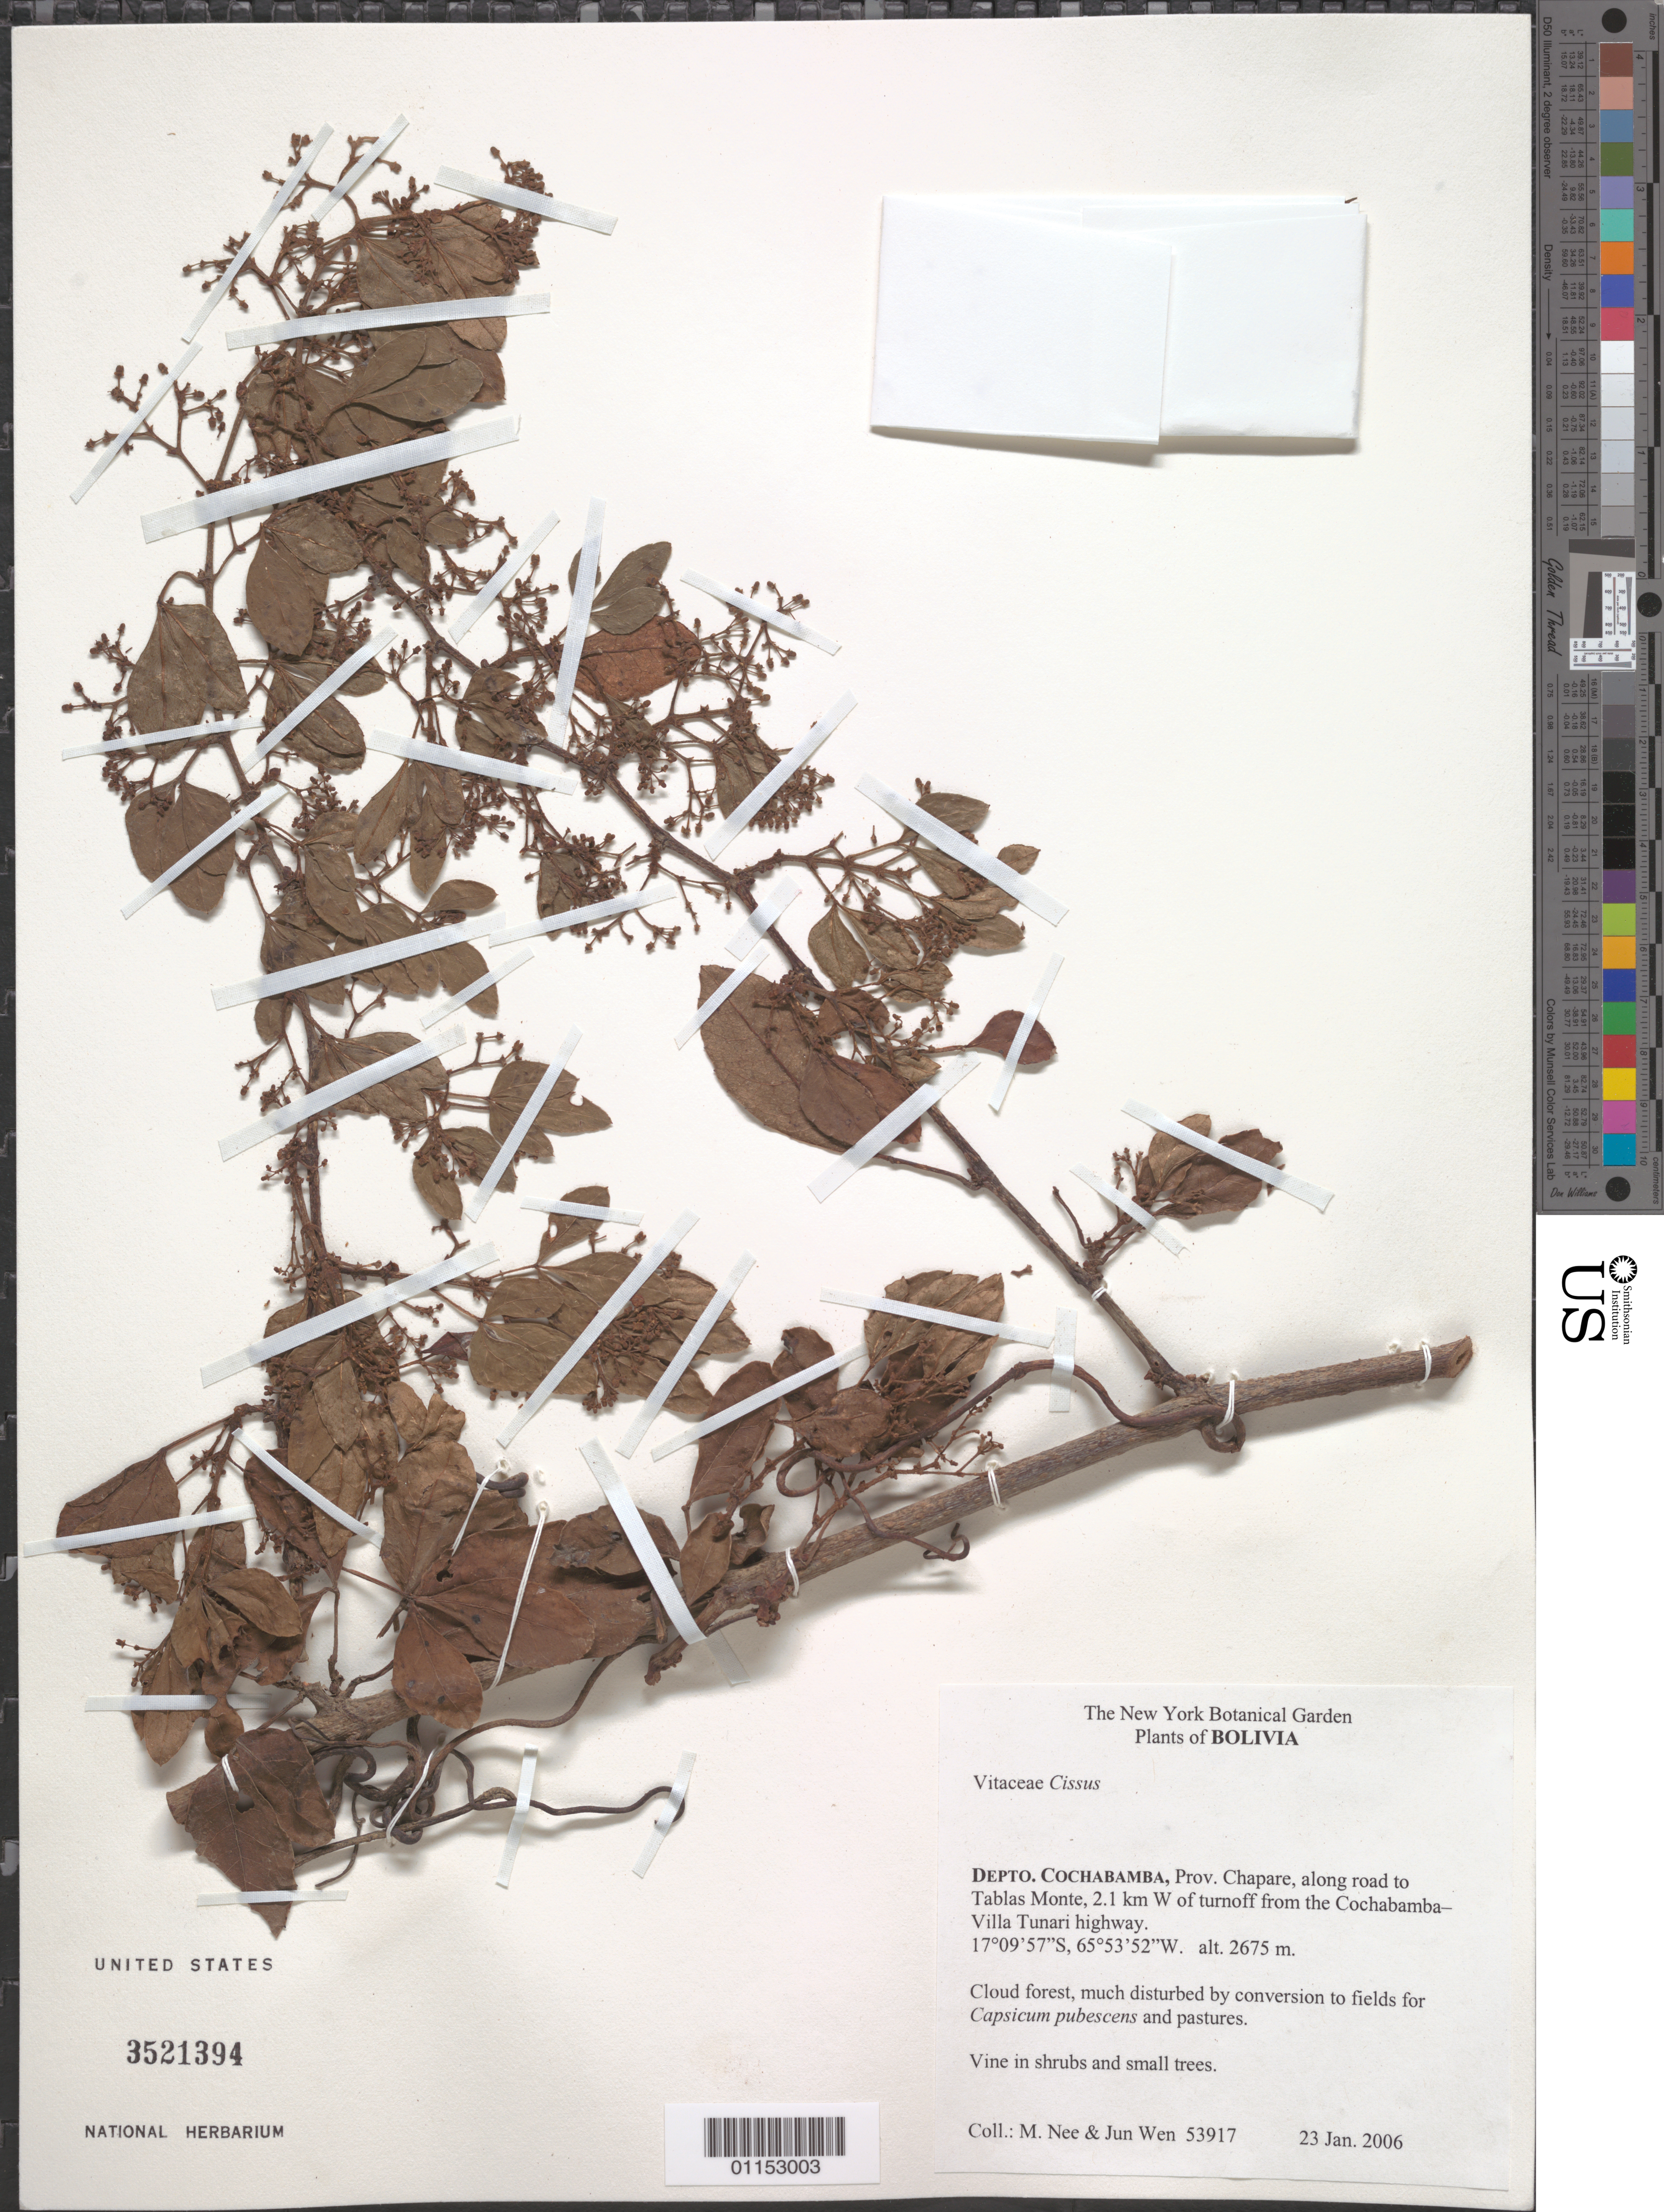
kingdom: Plantae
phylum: Tracheophyta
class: Magnoliopsida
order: Vitales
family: Vitaceae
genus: Cissus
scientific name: Cissus sp.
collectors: M. Nee & J. Wen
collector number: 53917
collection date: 2006-01-23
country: Bolivia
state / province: Cochabamba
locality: Prov. Chapare, along Rd to Tablas Mt, 2.1 km W of turnoff from the Cochabamba-Villa Tunari Hwy.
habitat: Cloud forest, much disturbed by conversion to fields for Capsicum pubescens and pastures.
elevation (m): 2675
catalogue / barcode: US 3521394